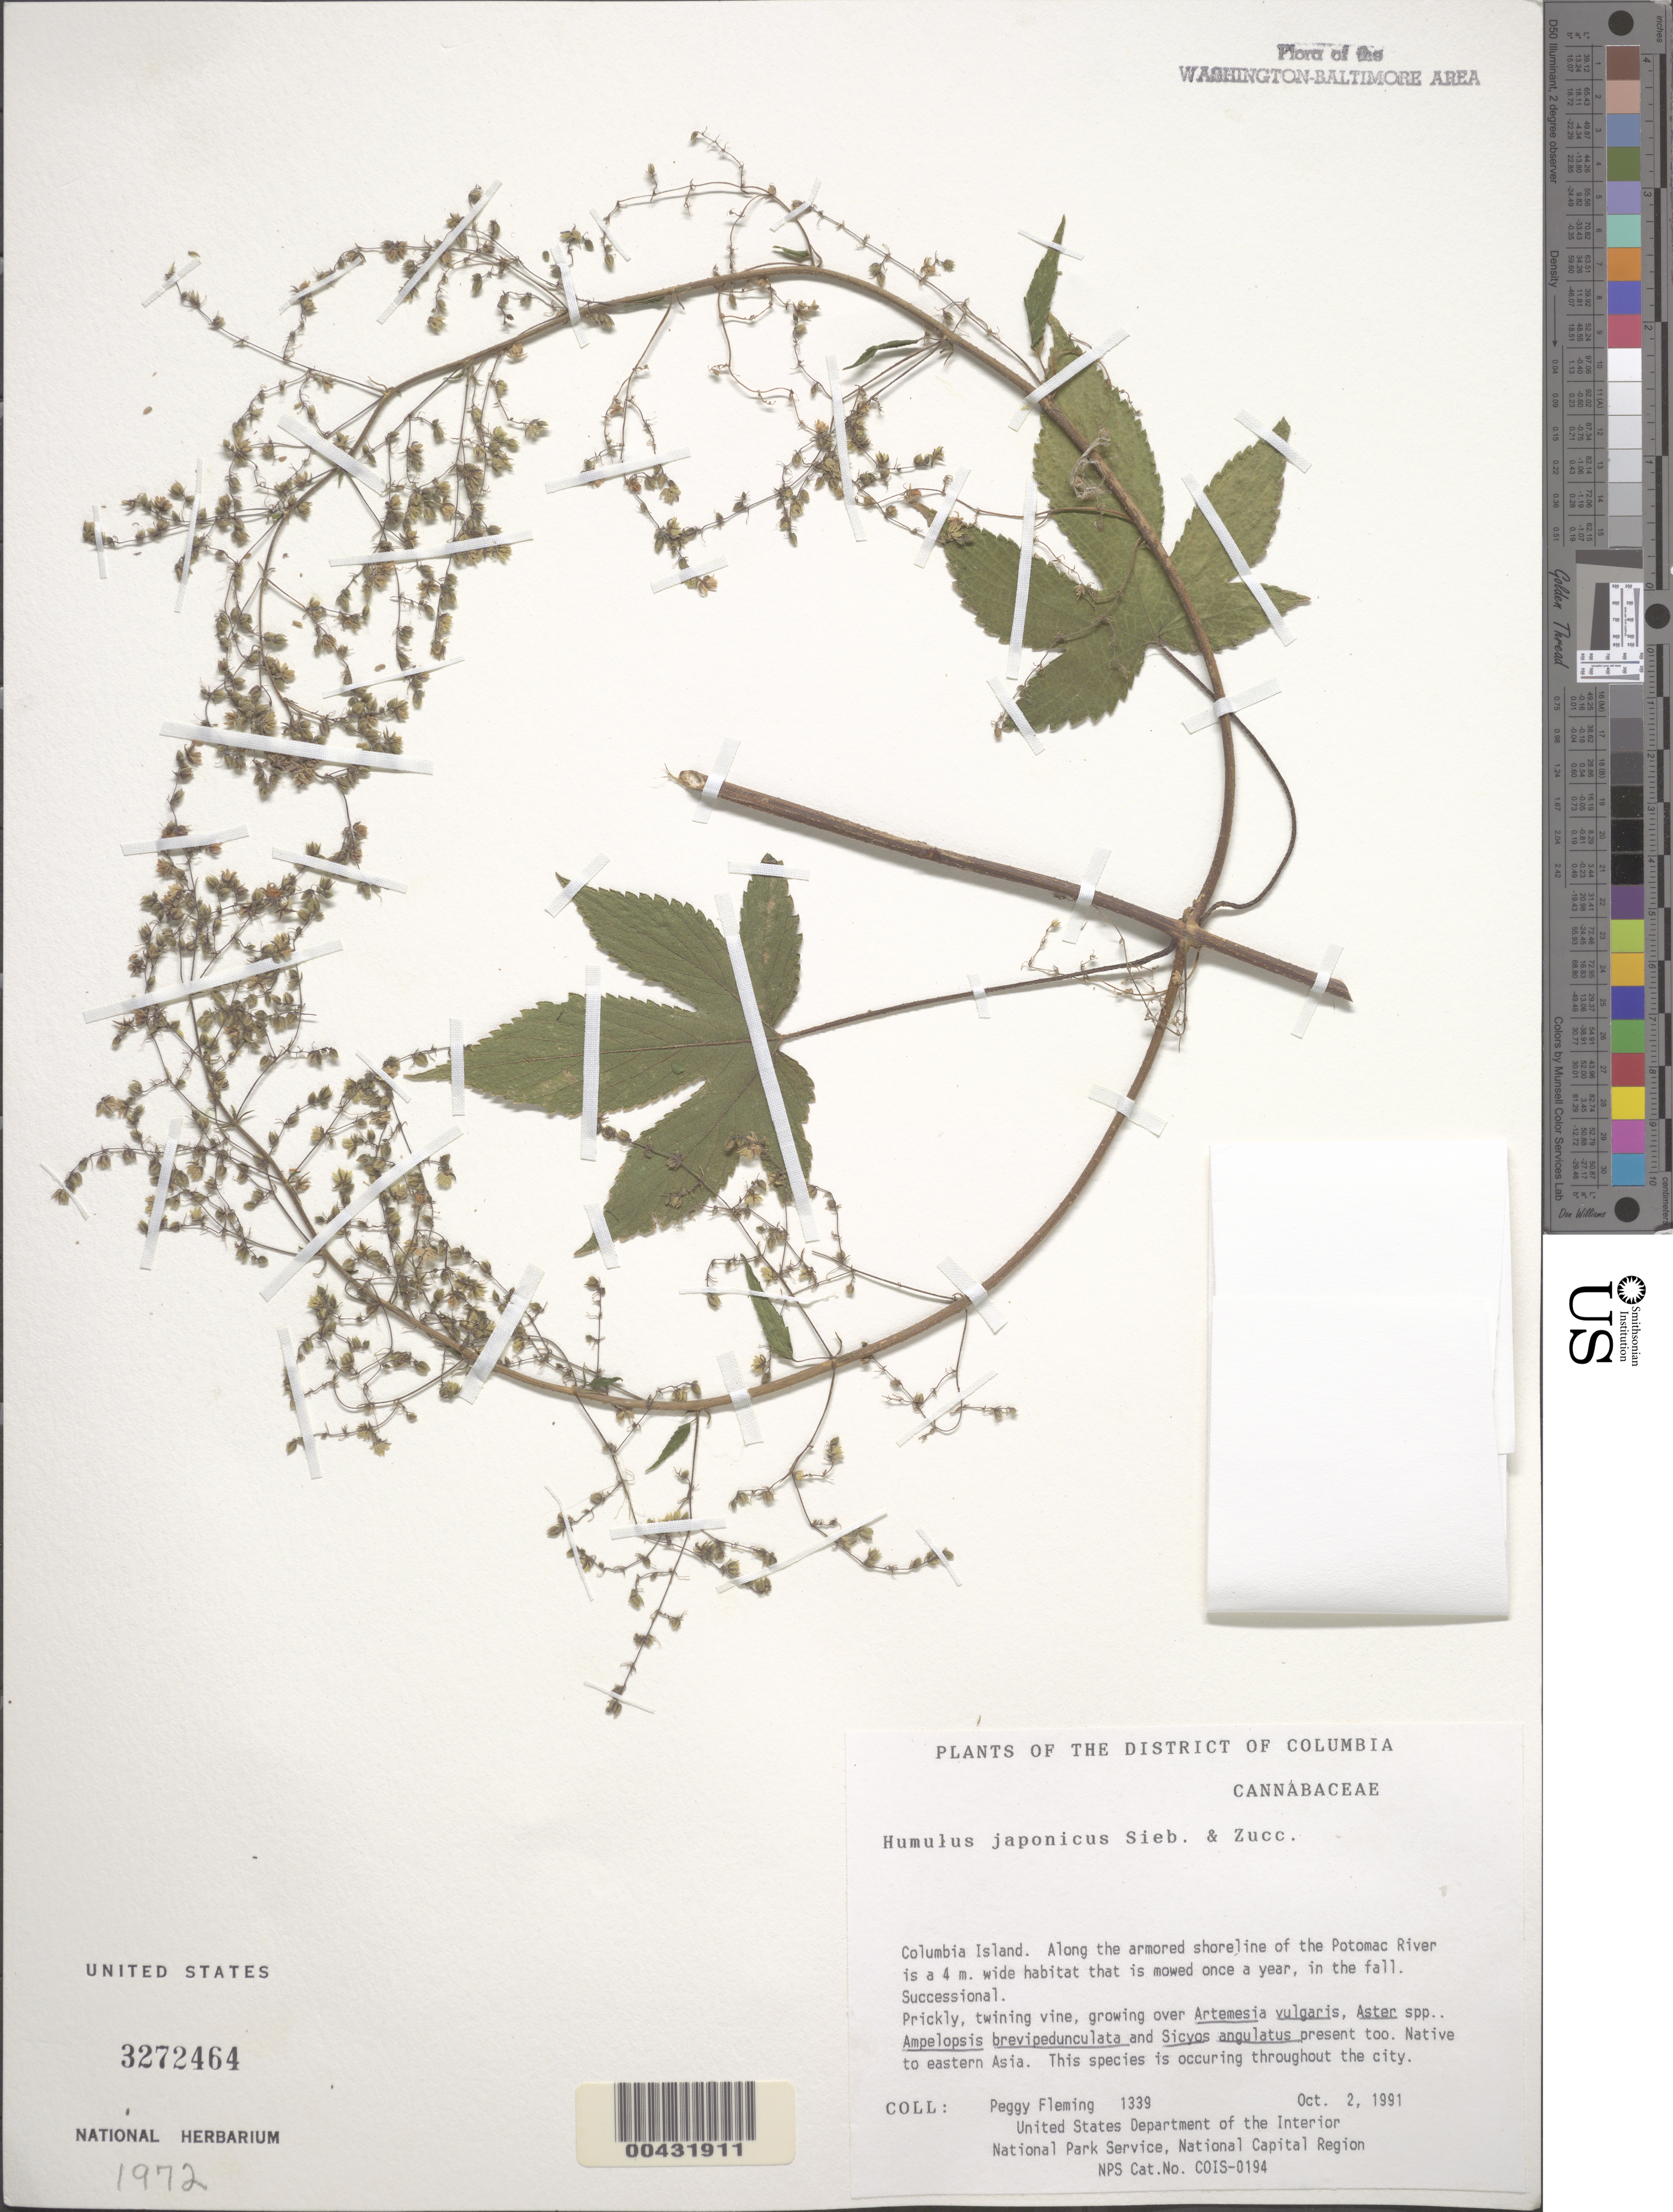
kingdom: Plantae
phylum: Tracheophyta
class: Magnoliopsida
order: Rosales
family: Cannabaceae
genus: Humulus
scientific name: Humulus japonicus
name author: Siebold & Zucc.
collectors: P. Fleming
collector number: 1339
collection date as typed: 02 Oct 1991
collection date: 1991-10-02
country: United States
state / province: District of Columbia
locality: Columbia Island, along shoreline of the Potomac River Columbia Island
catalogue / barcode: US 3272464